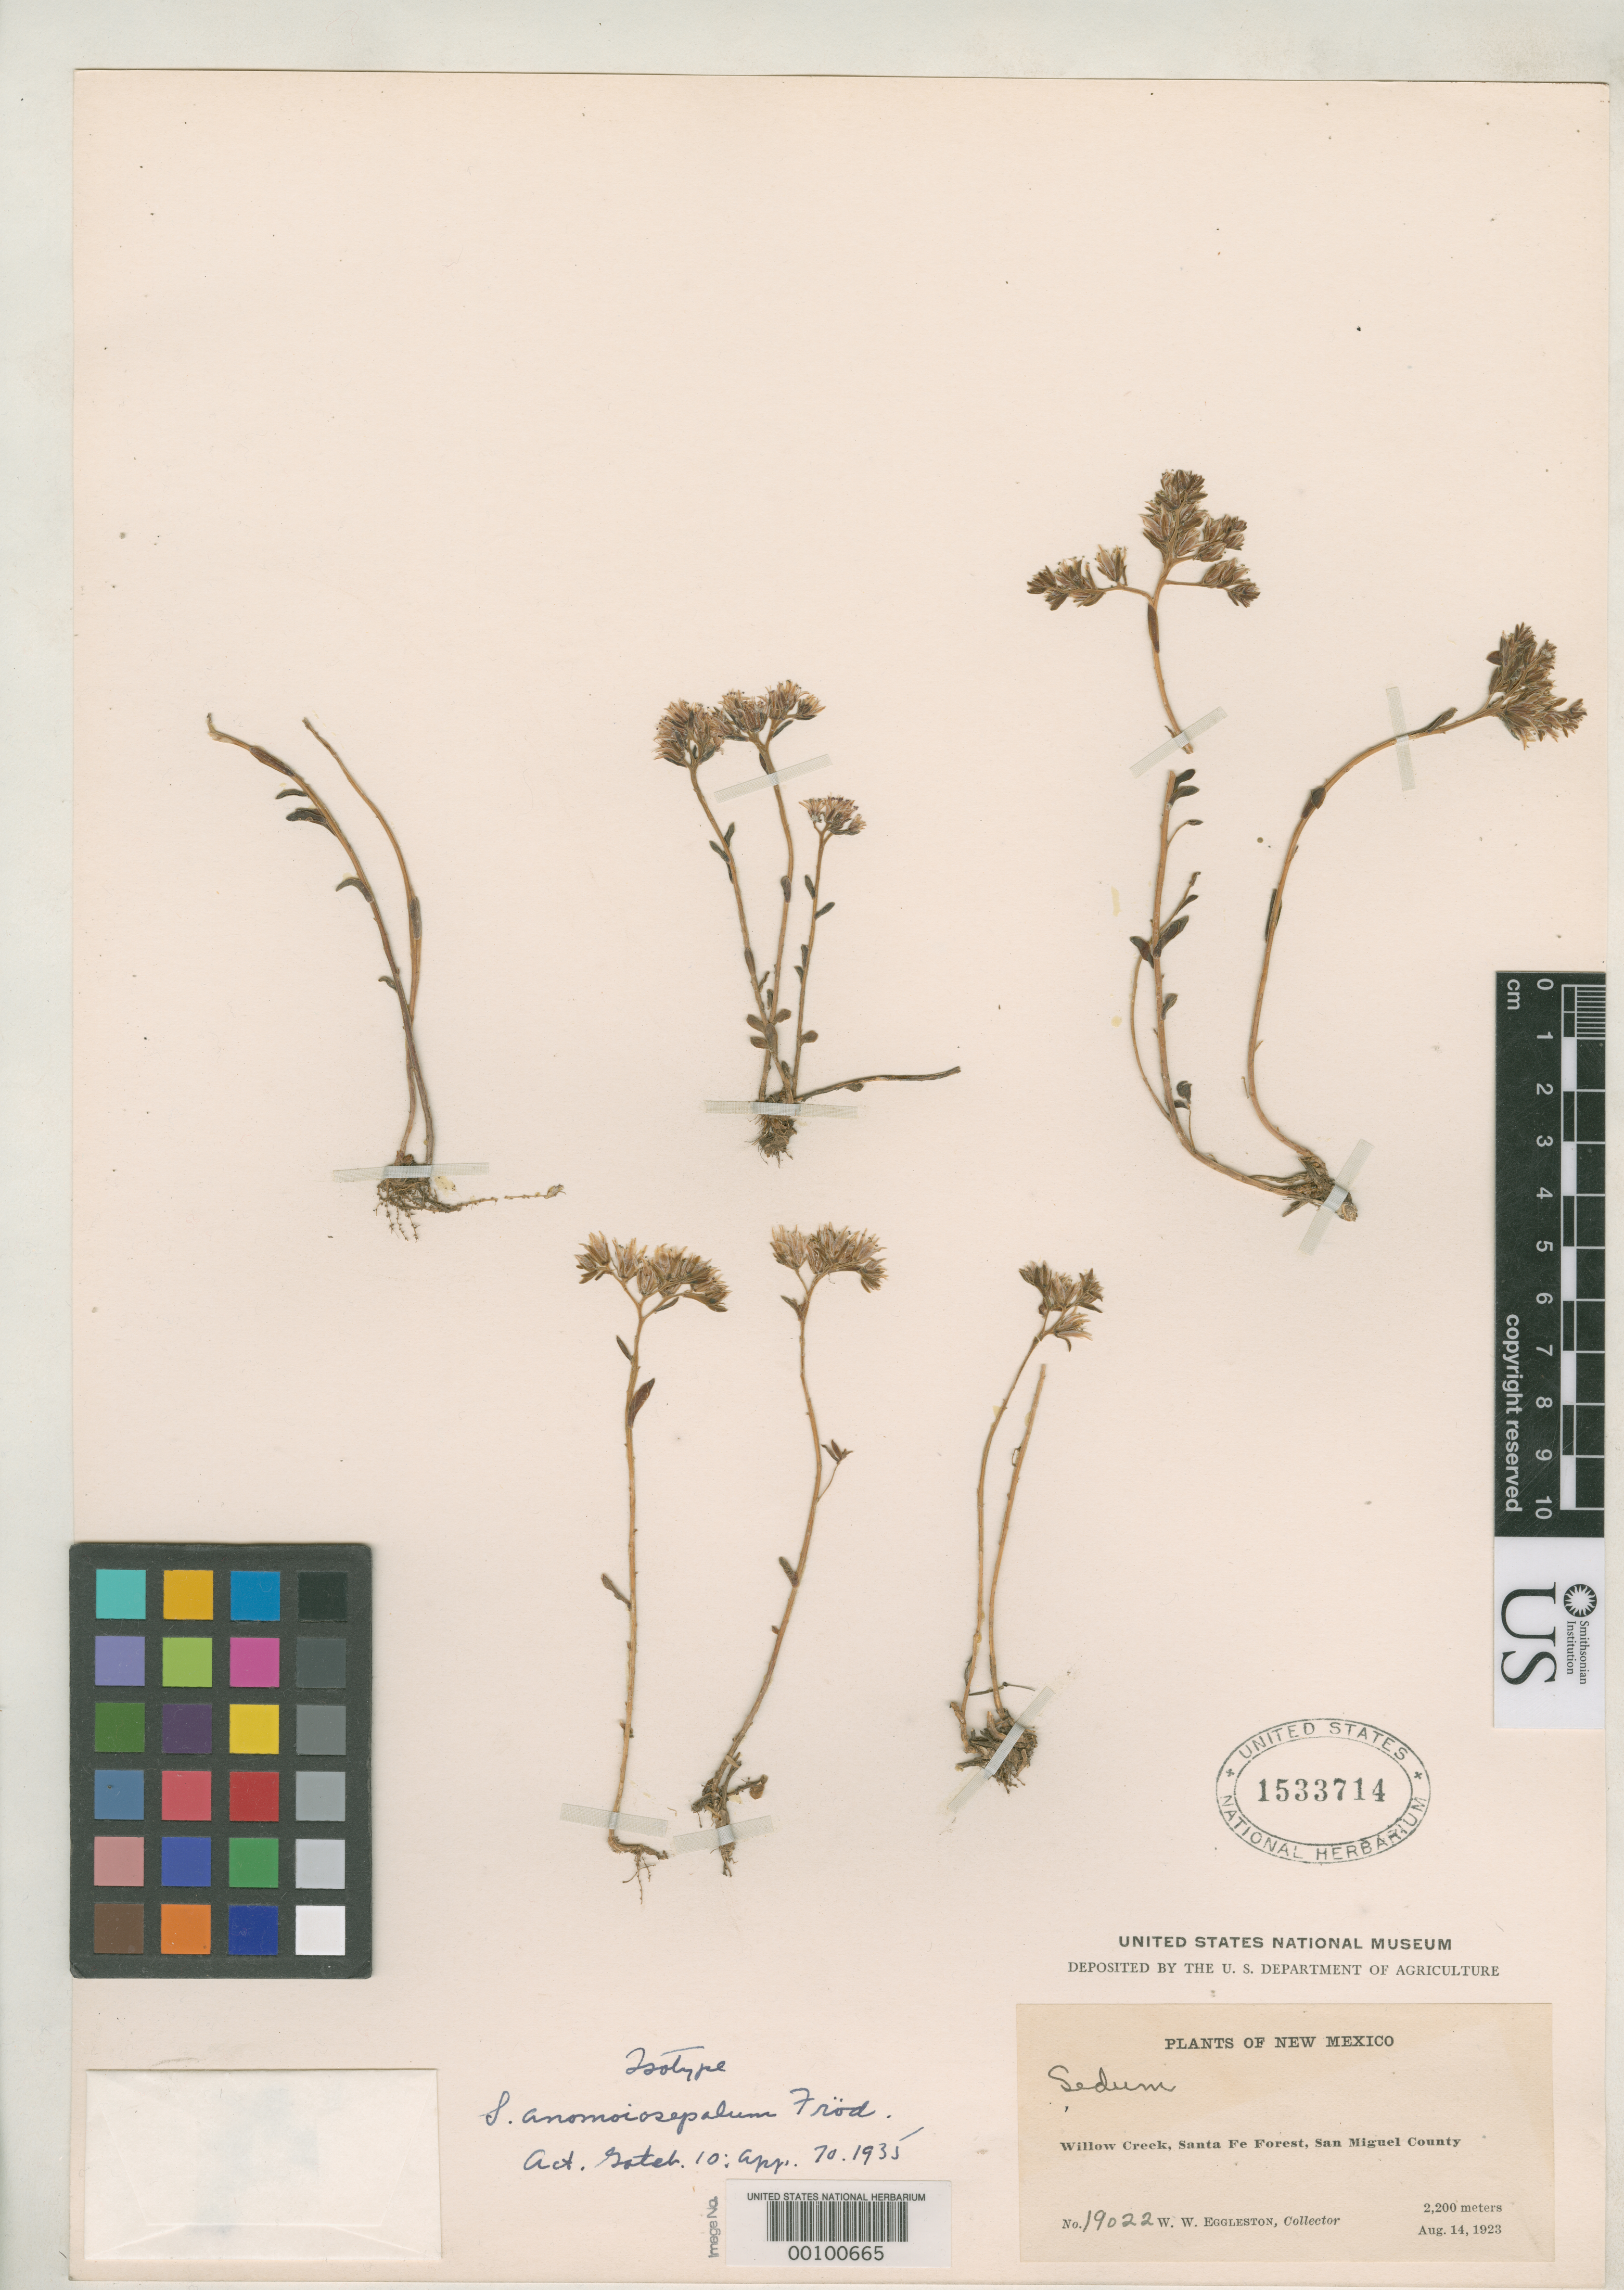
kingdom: Plantae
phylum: Tracheophyta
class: Magnoliopsida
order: Saxifragales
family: Crassulaceae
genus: Sedum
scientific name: Sedum anomoiosepalum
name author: Fröd.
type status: Isotype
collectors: W. W. Eggleston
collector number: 19022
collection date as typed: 14 Aug 1923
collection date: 1923-08-14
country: United States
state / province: New Mexico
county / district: San Miguel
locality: Willow Creek, Santa Fe Forest.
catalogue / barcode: US 1533714